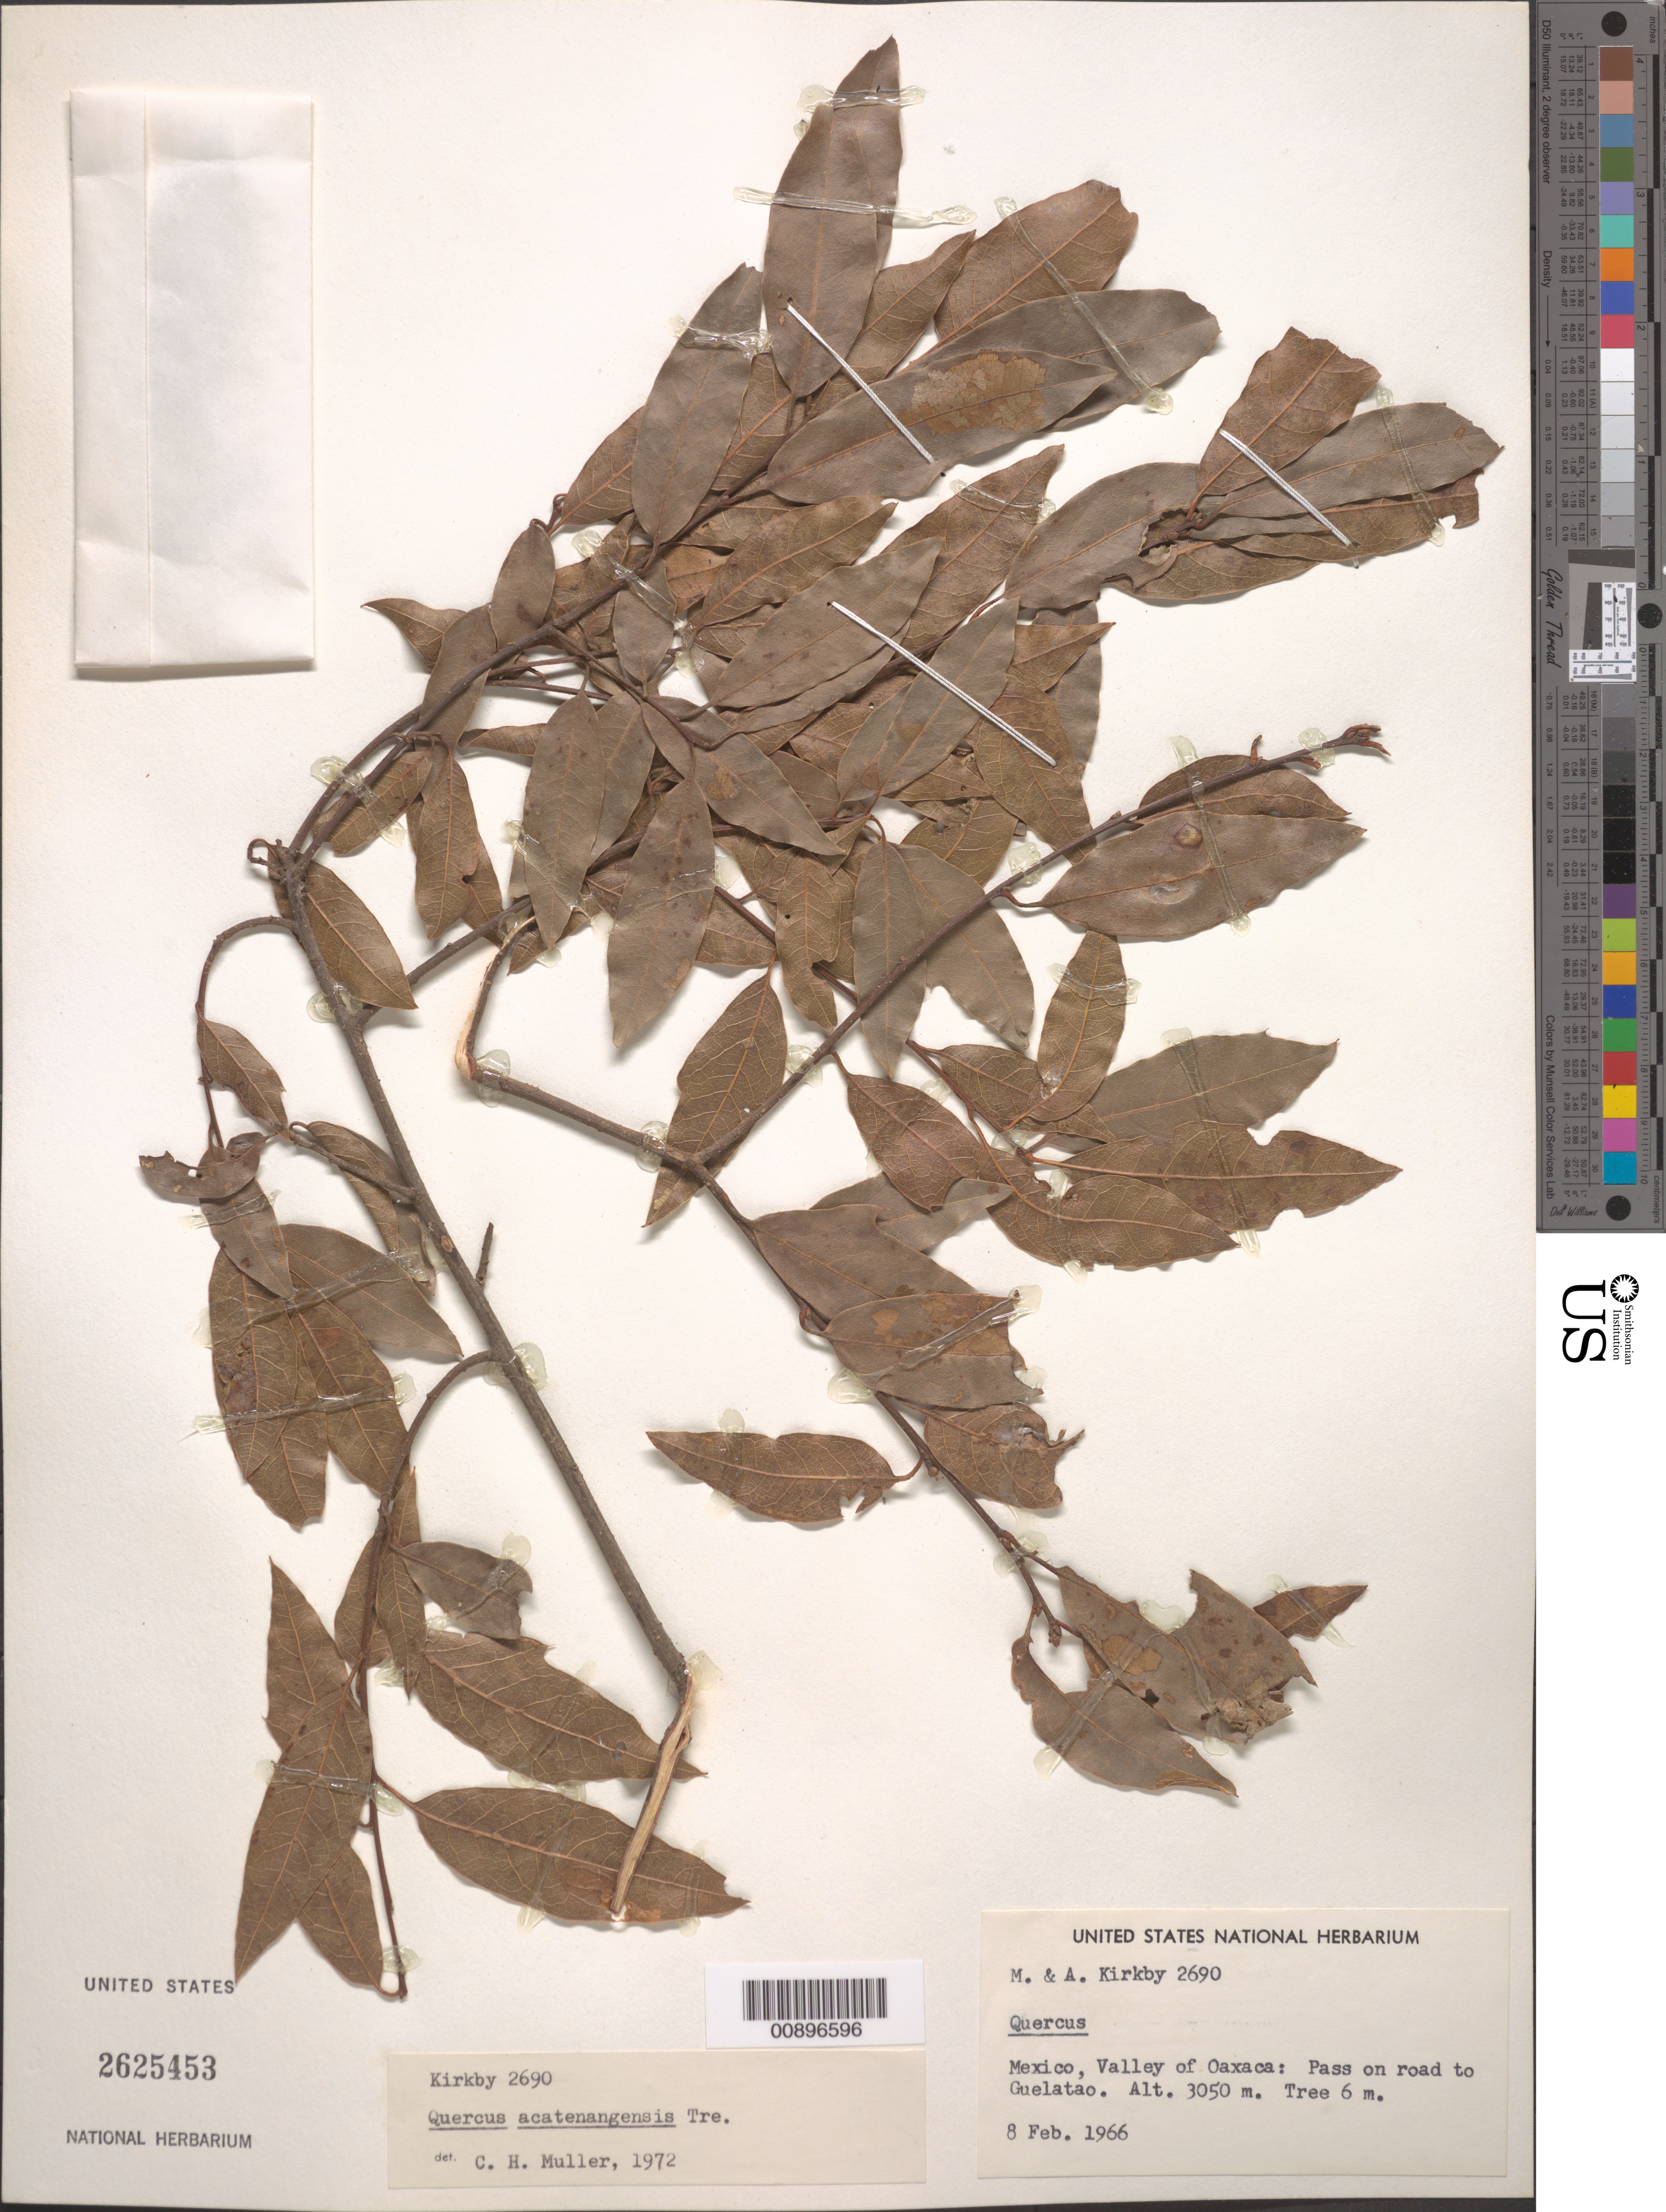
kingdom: Plantae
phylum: Tracheophyta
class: Magnoliopsida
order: Fagales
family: Fagaceae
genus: Quercus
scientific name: Quercus acatenangenis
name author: Trel.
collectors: Kirkby, M. & A. Kirkby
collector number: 2690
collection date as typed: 08 Feb 1966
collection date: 1966-02-08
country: Mexico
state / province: Oaxaca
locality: Valley of Oaxaca: Pass on road to Guelatao.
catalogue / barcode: US 2625453